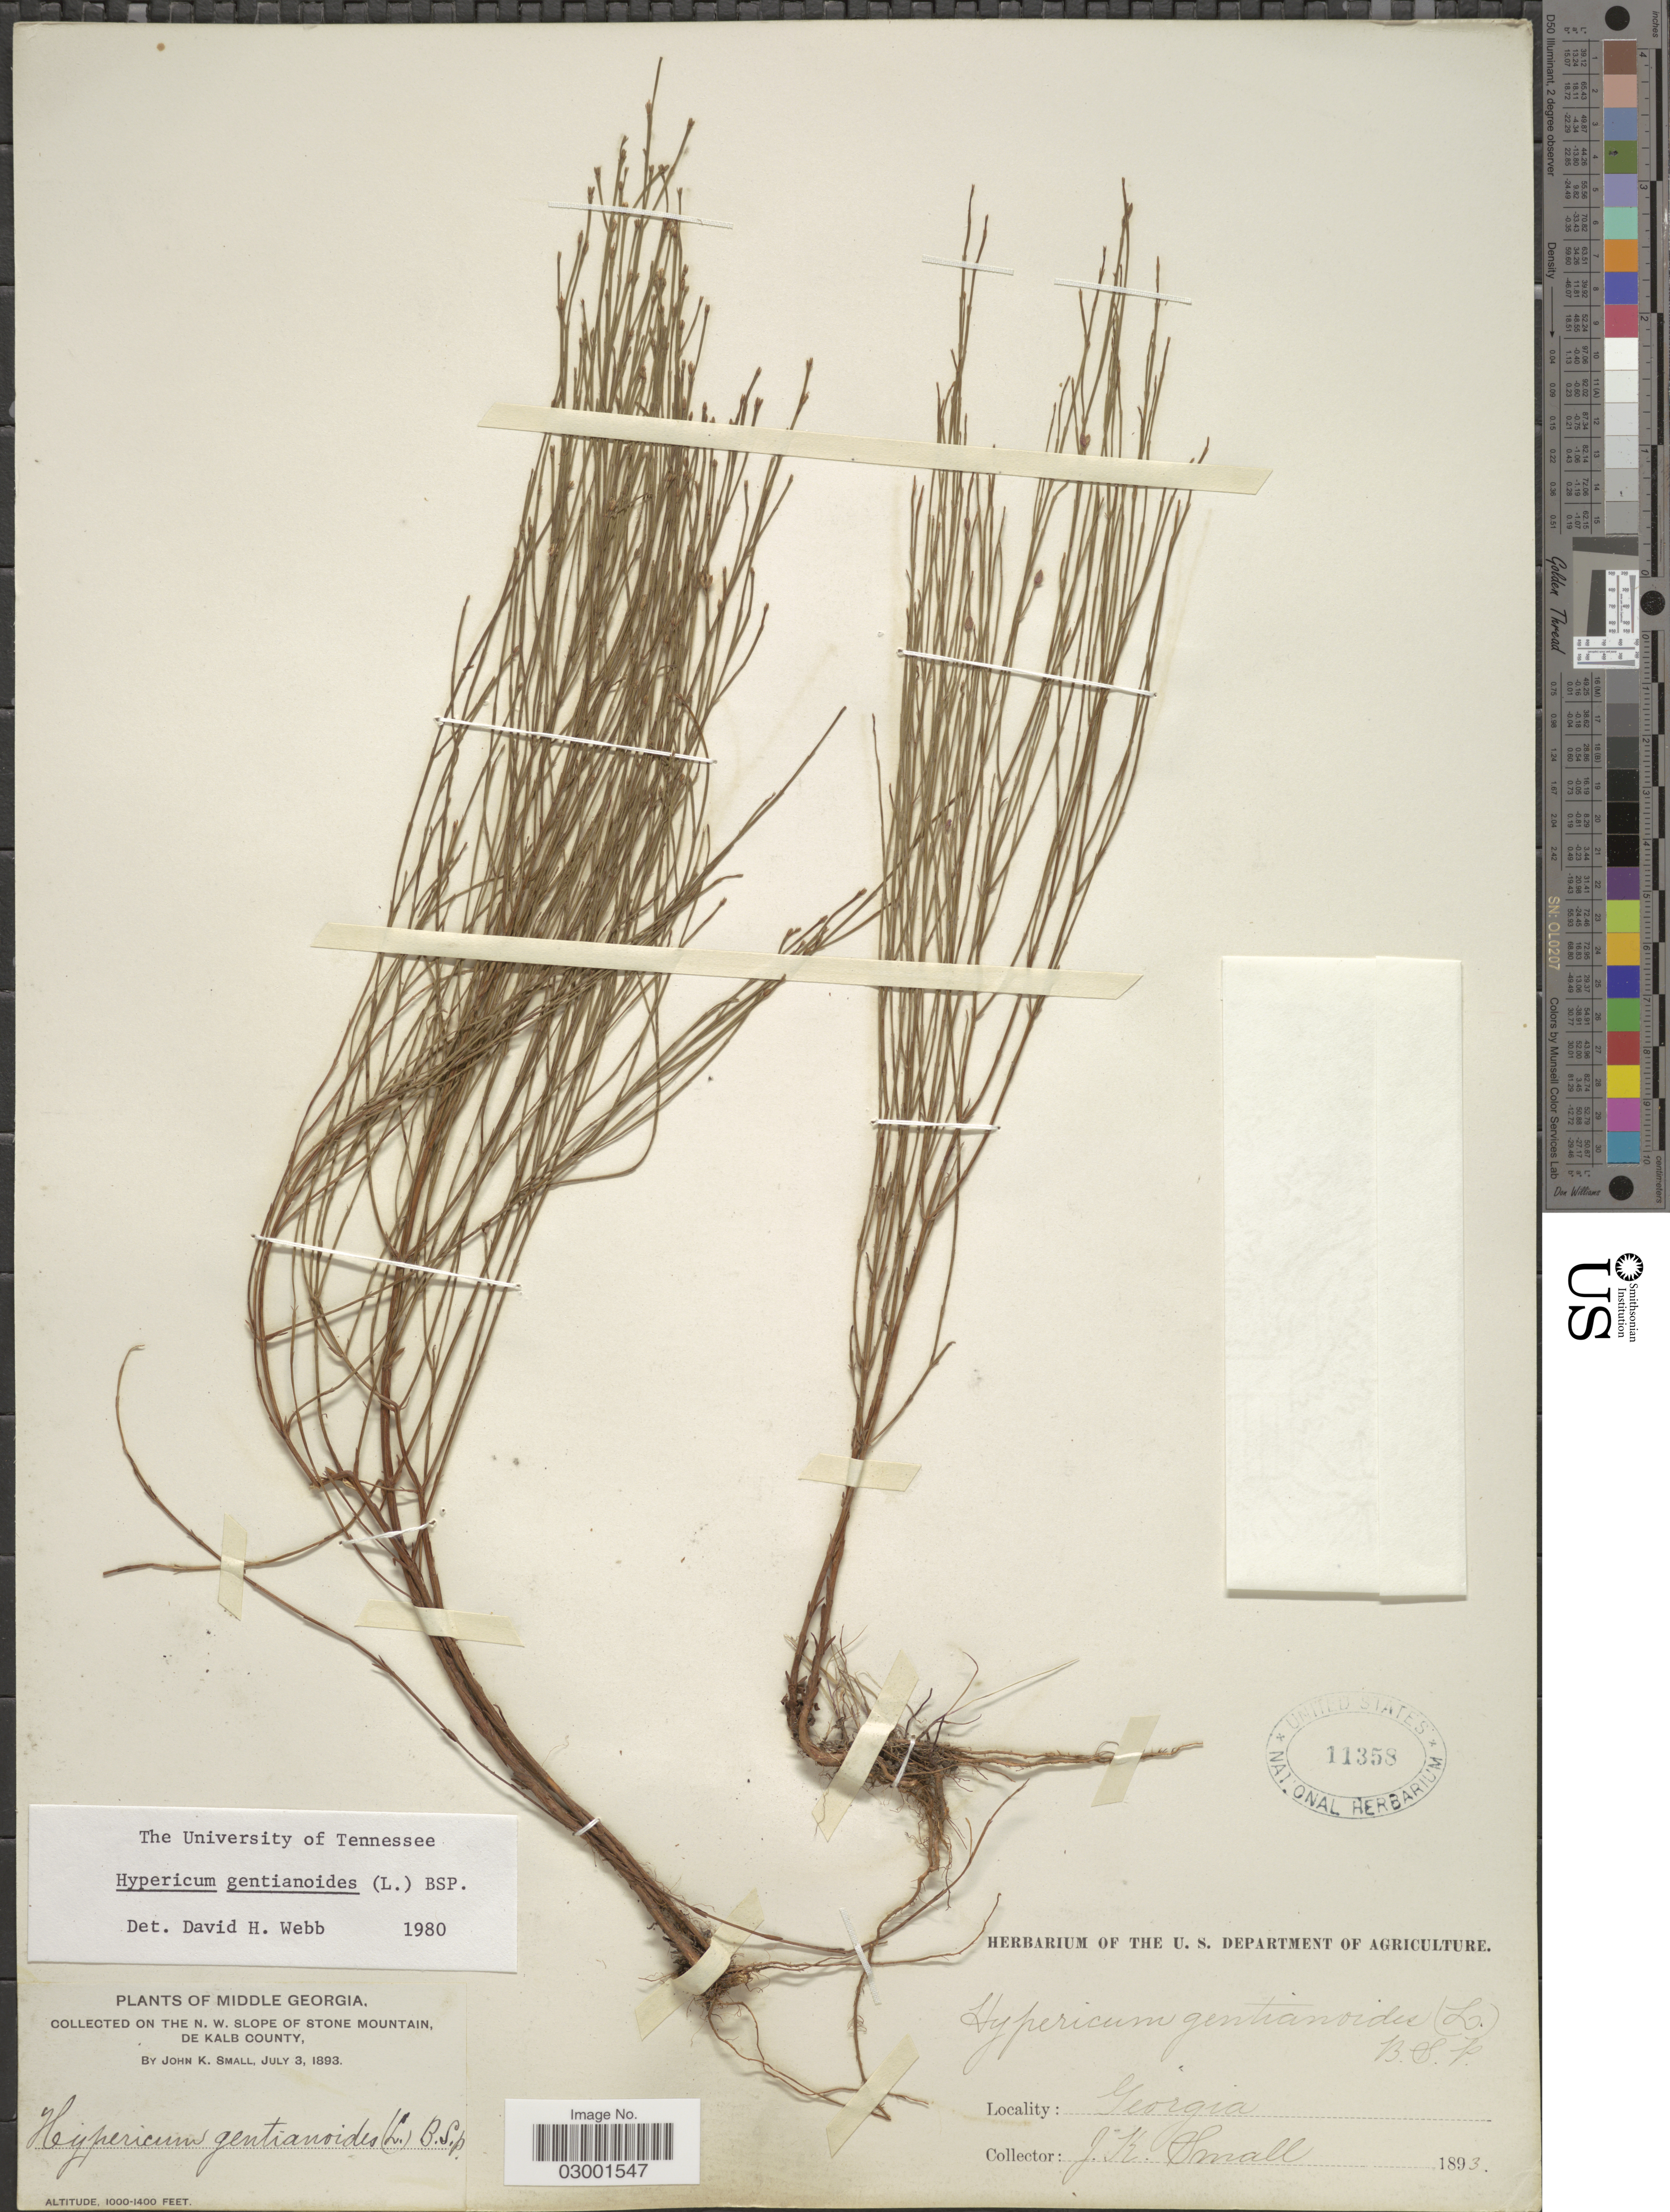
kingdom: Plantae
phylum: Tracheophyta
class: Magnoliopsida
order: Malpighiales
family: Hypericaceae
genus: Hypericum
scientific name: Hypericum gentianoides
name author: (L.) Britton, Stearns & Poggenb.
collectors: J. K. Small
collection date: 1893-07-03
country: United States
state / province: Georgia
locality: Middle Georgia, N. W. slope of Stone Mountain, De Kalb County.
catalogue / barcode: US 11358